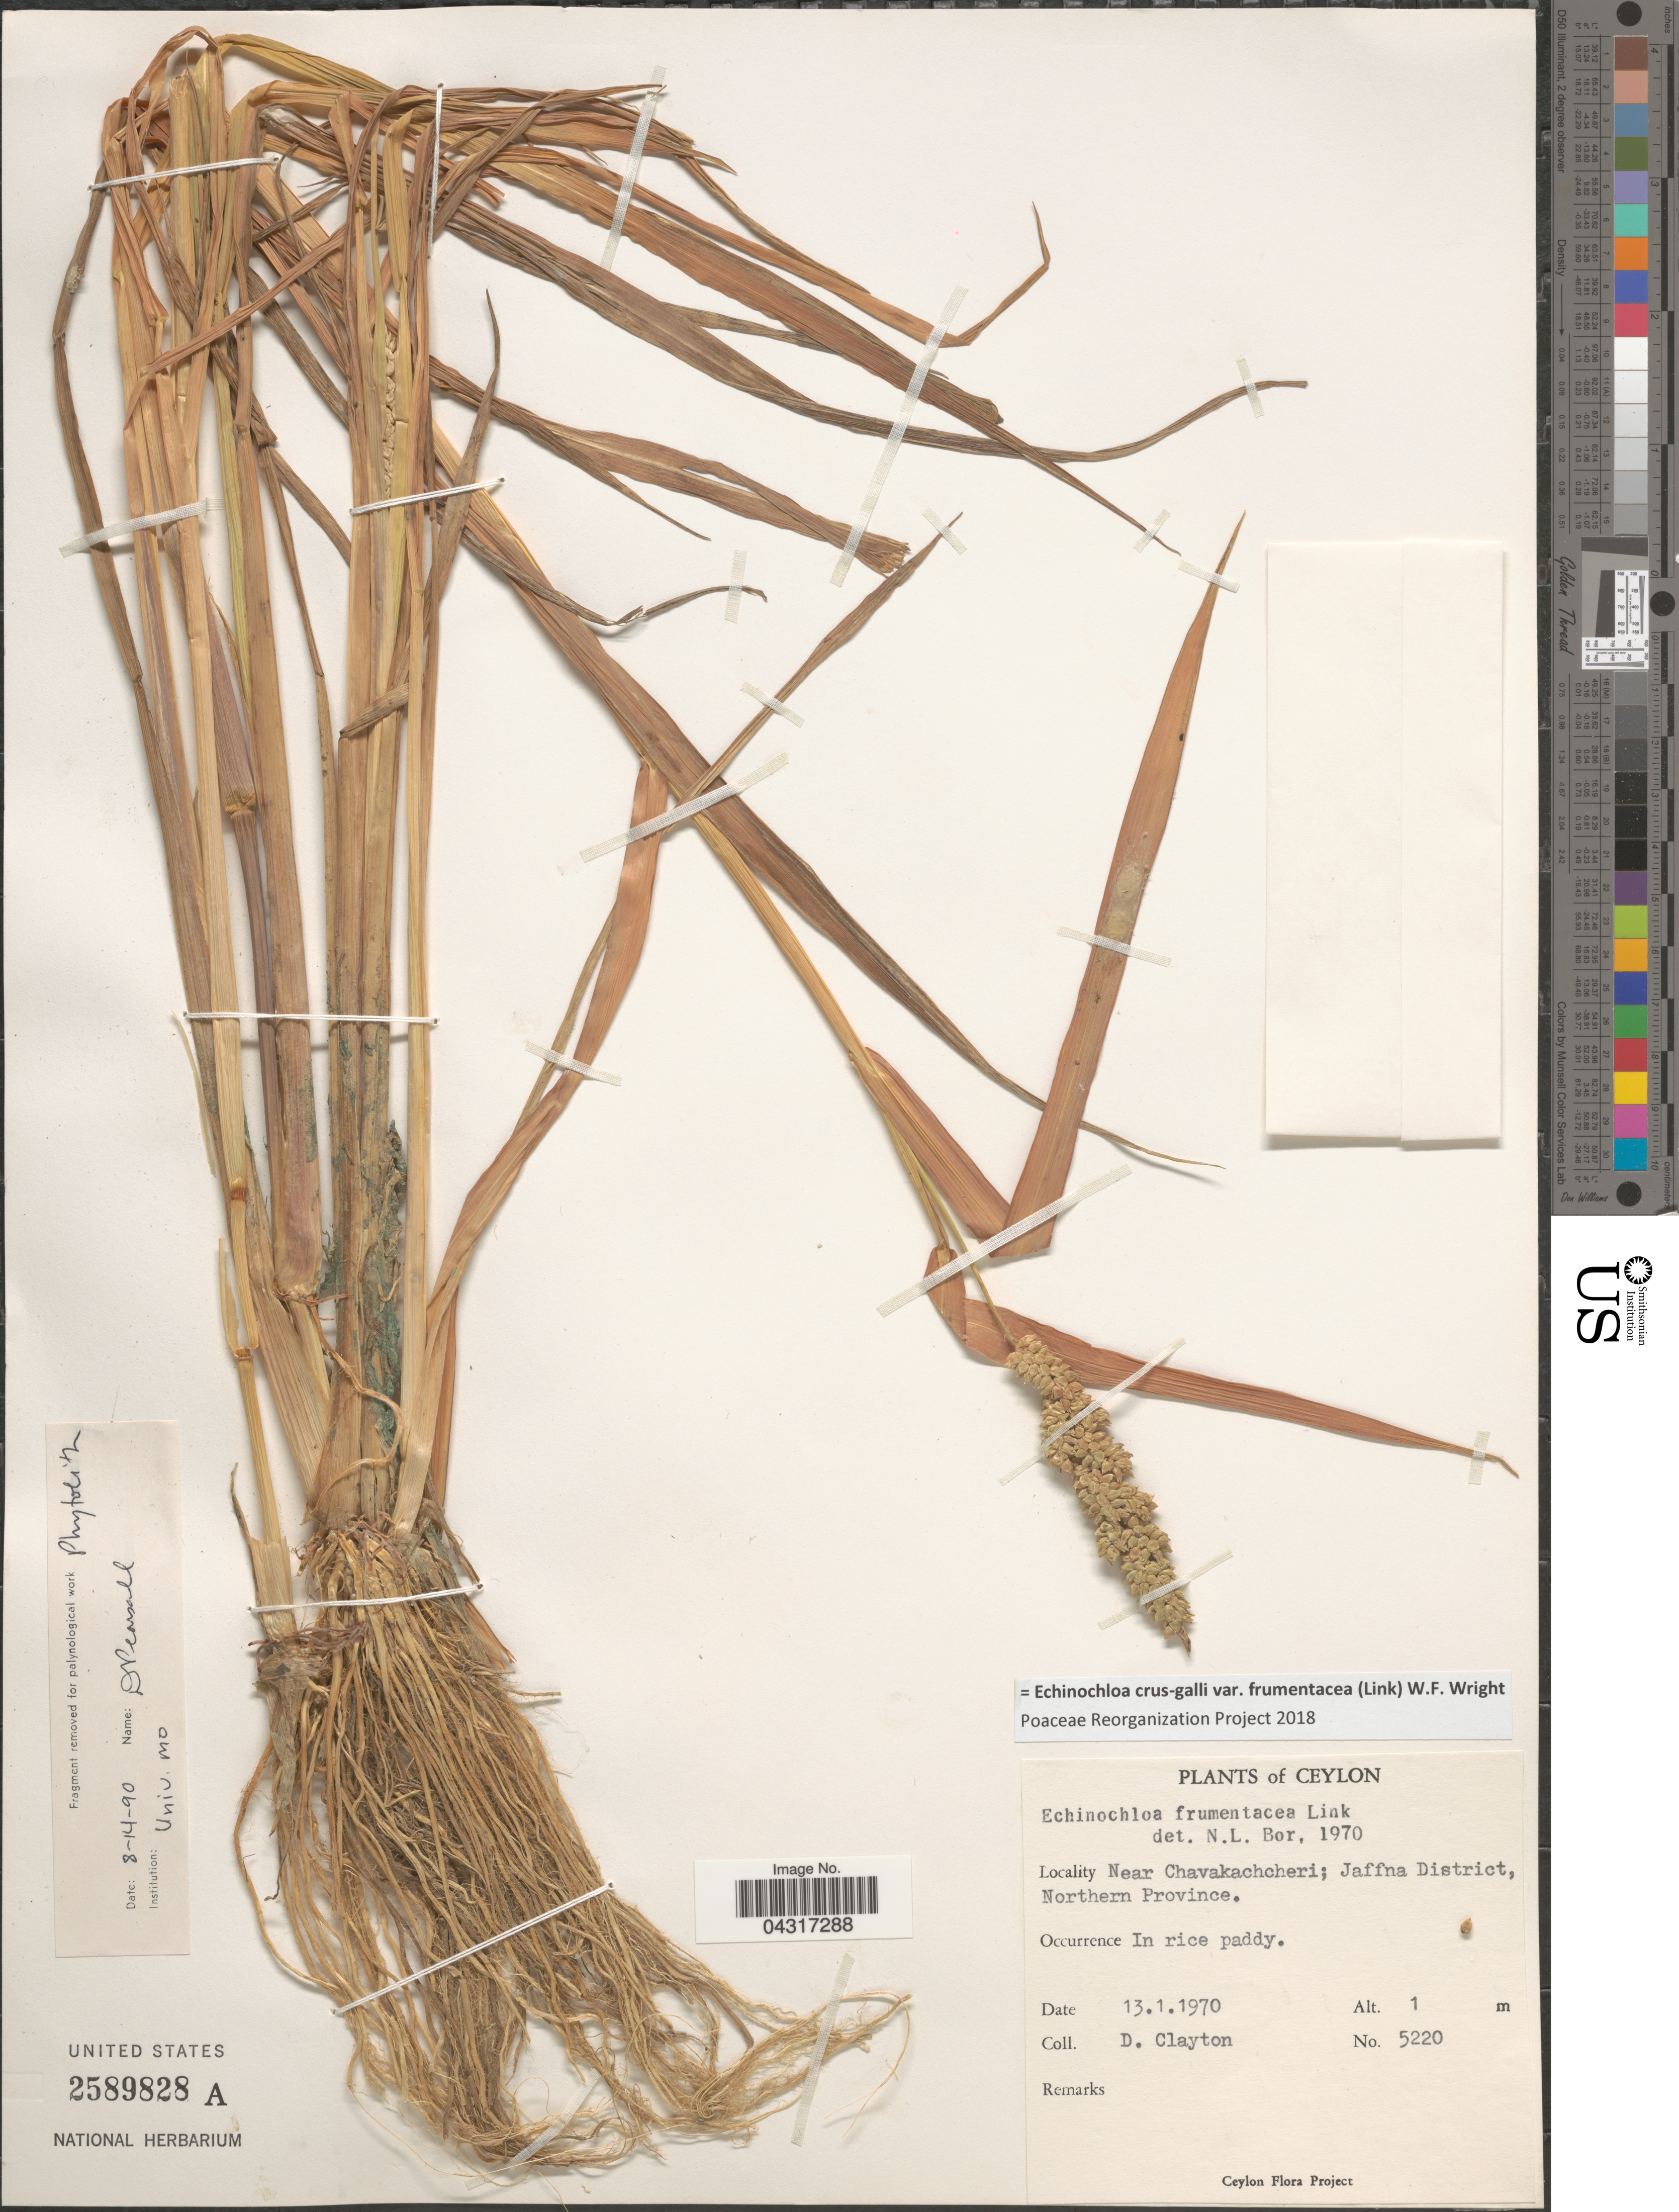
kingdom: Plantae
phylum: Tracheophyta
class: Liliopsida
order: Poales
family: Poaceae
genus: Echinochloa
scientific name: Echinochloa crus-galli var. frumentacea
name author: (Link) W. Wight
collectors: D. Clayton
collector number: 5220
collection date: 1970-01-13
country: Sri Lanka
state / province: Northern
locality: Ceylon. Near Chavakachcheri; Jaffna District. In rice paddy.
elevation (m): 1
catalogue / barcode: US 2589828A